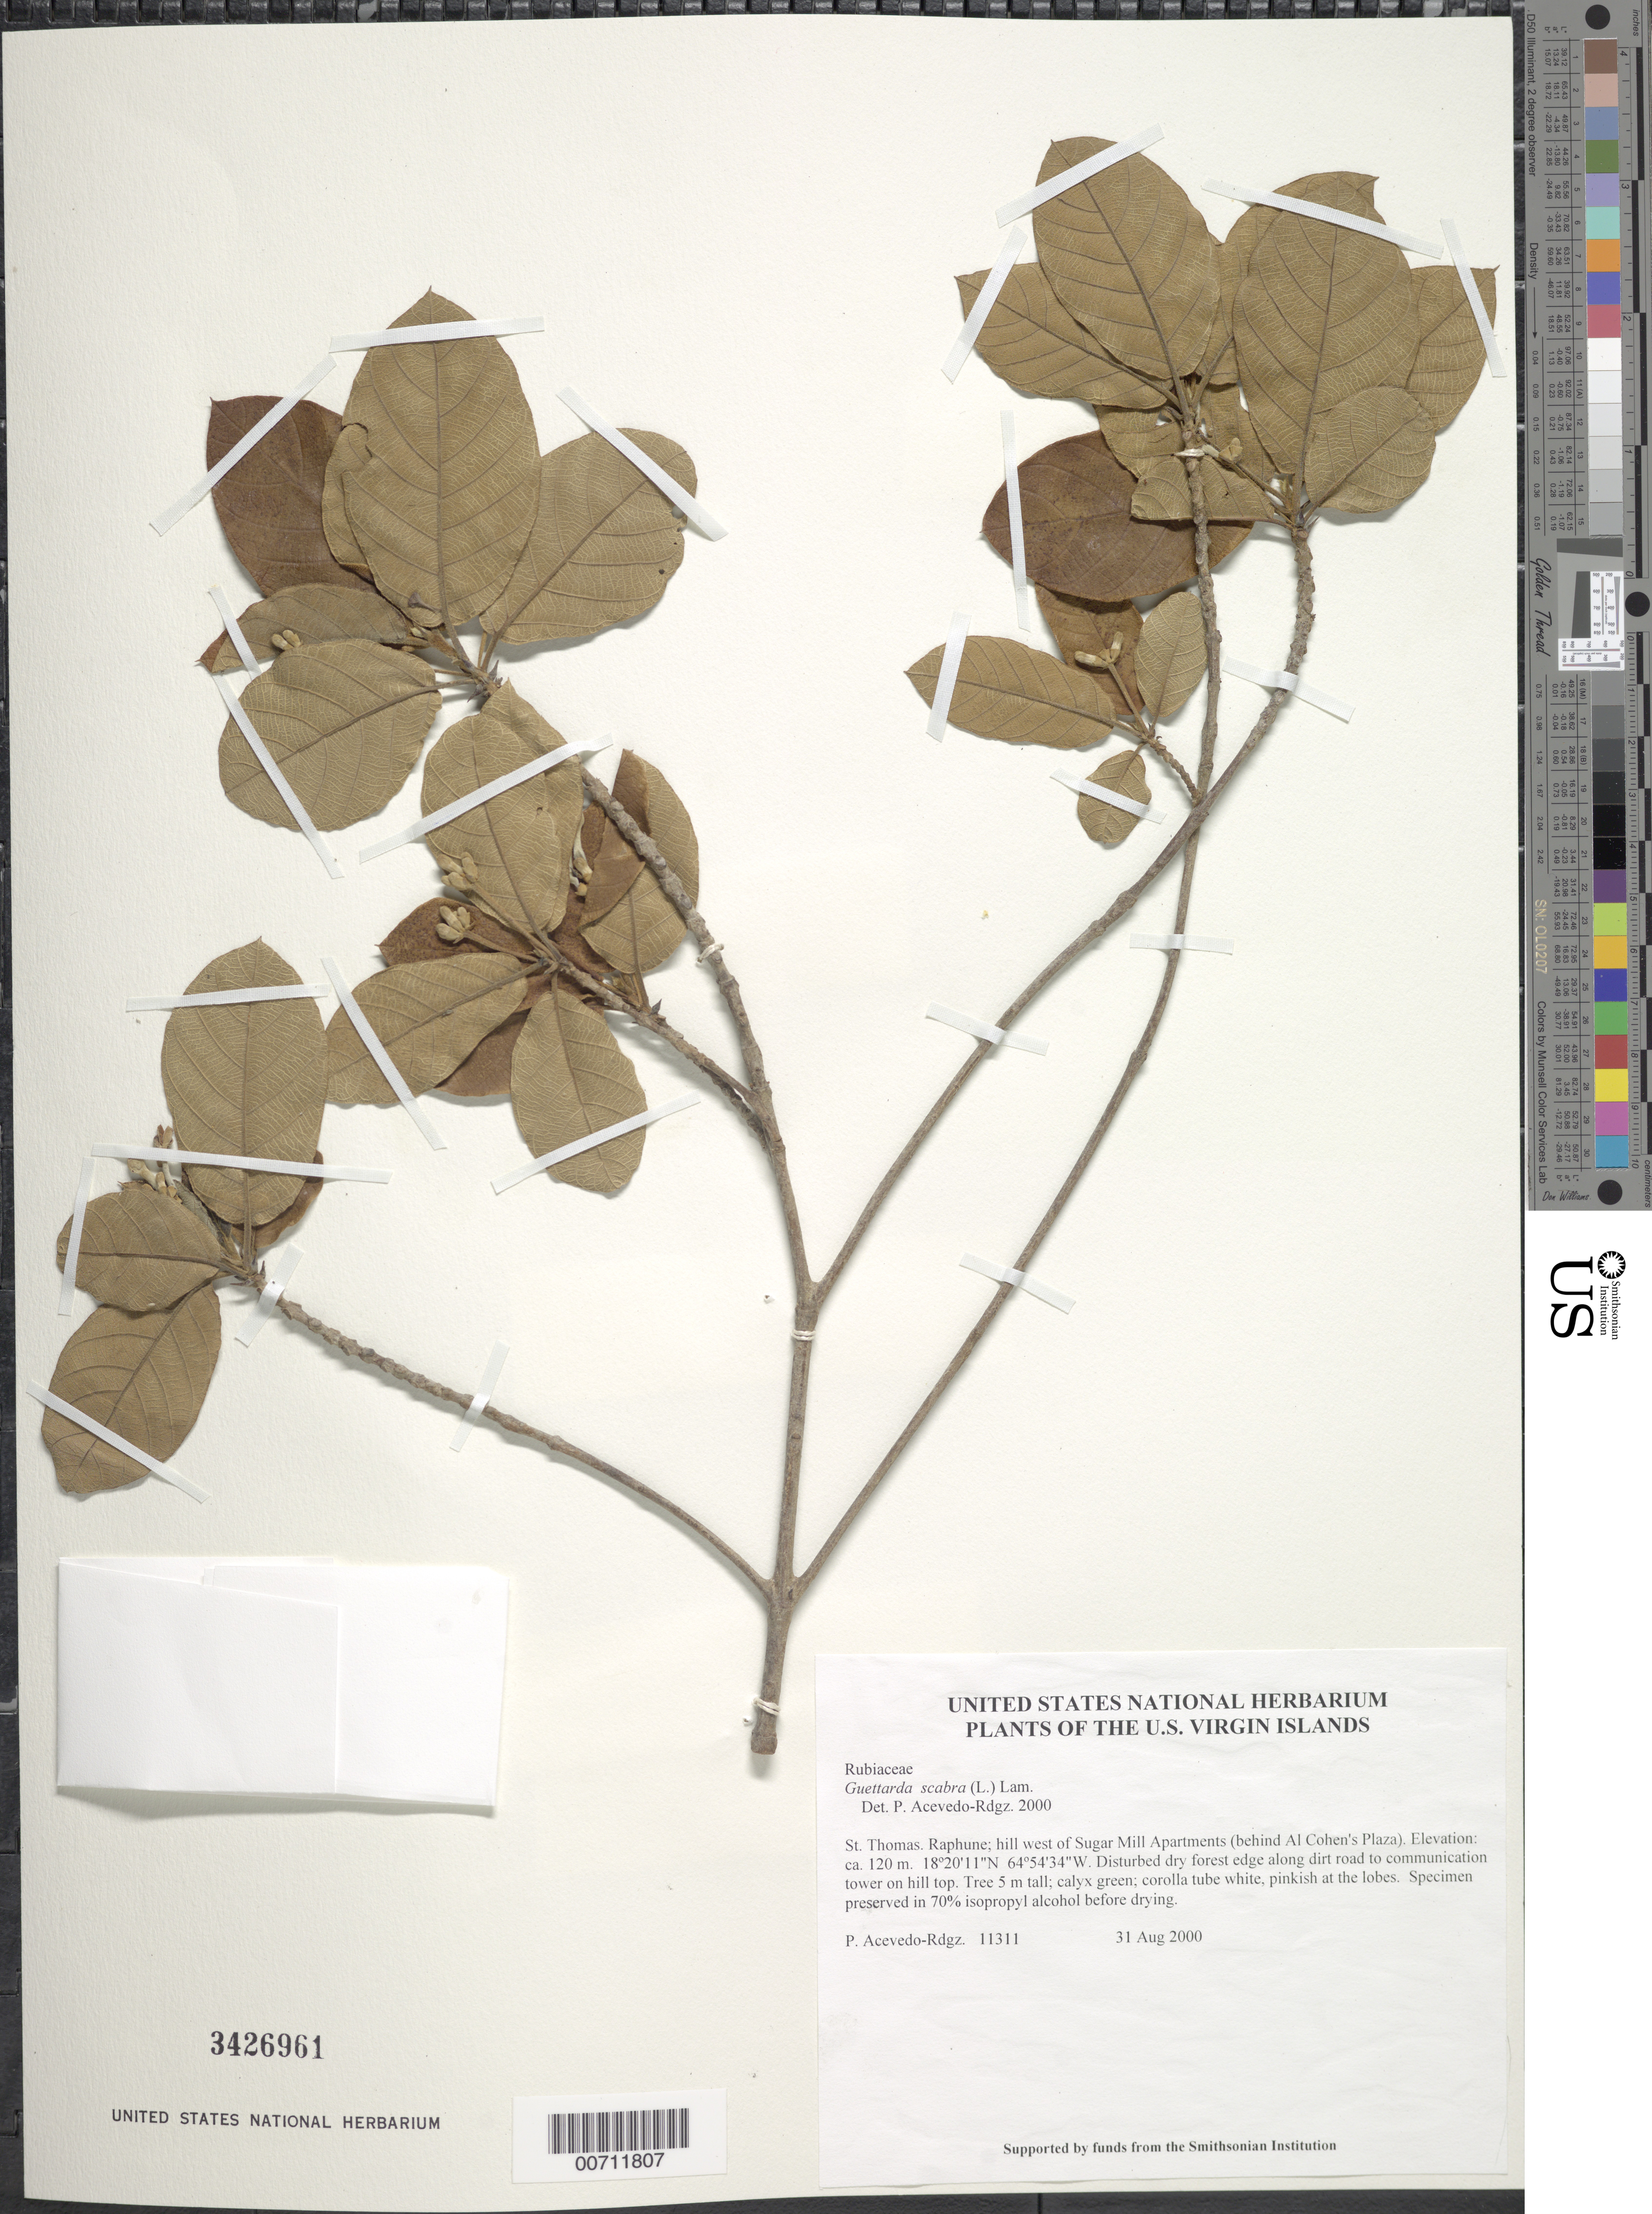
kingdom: Plantae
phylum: Tracheophyta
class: Magnoliopsida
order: Gentianales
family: Rubiaceae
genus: Guettarda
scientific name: Guettarda scabra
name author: (L.) Vent.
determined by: Acevedo-Rodríguez, P., (BOT), Smithsonian Institution - National Museum of Natural History (UNITED STATES)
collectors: P. Acevedo-Rodr.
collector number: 11311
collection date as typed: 31 Aug 2000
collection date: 2000-08-31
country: U.S. Virgin Islands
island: St. Thomas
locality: Raphune; hill west of Sugar Mill Apartments (behind Al Cohen's Plaza).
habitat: Disturbed dry forest edge along dirt road to communication tower on hill top.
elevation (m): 120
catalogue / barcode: US 3426961